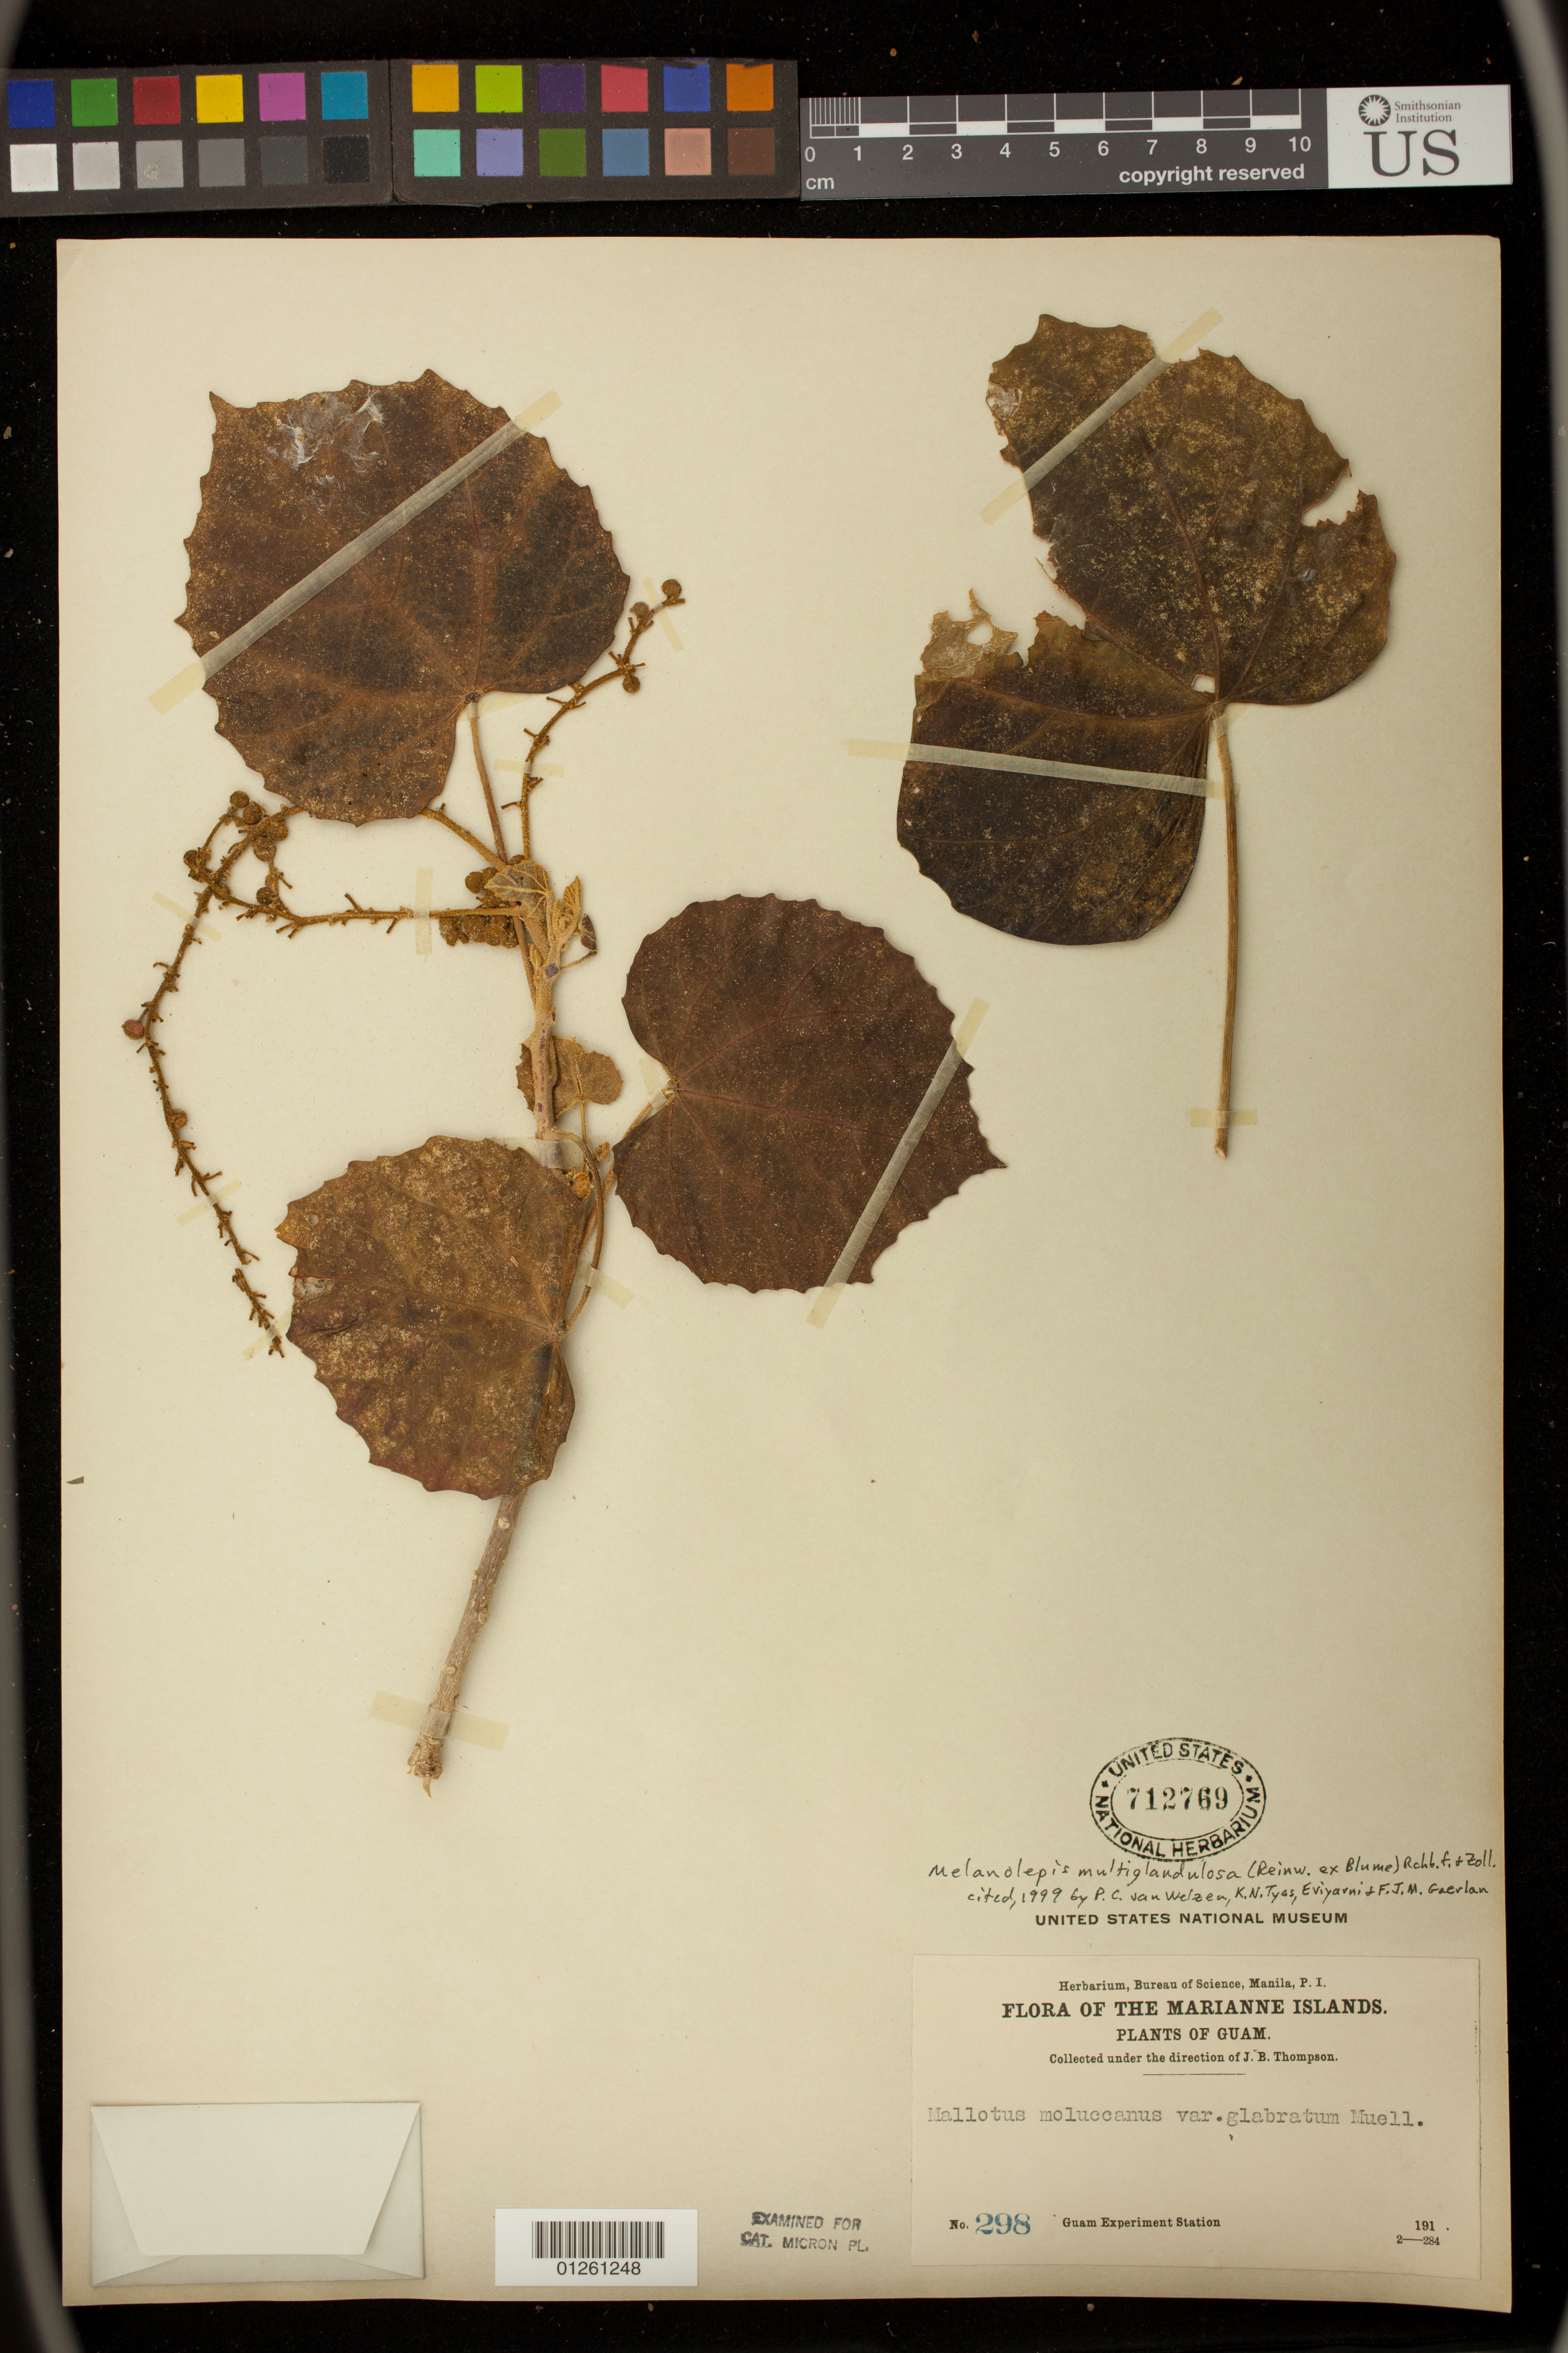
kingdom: Plantae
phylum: Tracheophyta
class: Magnoliopsida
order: Malpighiales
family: Euphorbiaceae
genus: Melanolepis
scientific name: Melanolepis multiglandulosa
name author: (Reinw. ex Blume) Rchb. f. & Zoll.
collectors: J. B. Thompson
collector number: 298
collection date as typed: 191-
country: Guam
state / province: Inarajan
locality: Guam Experiment Station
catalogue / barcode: US 712769